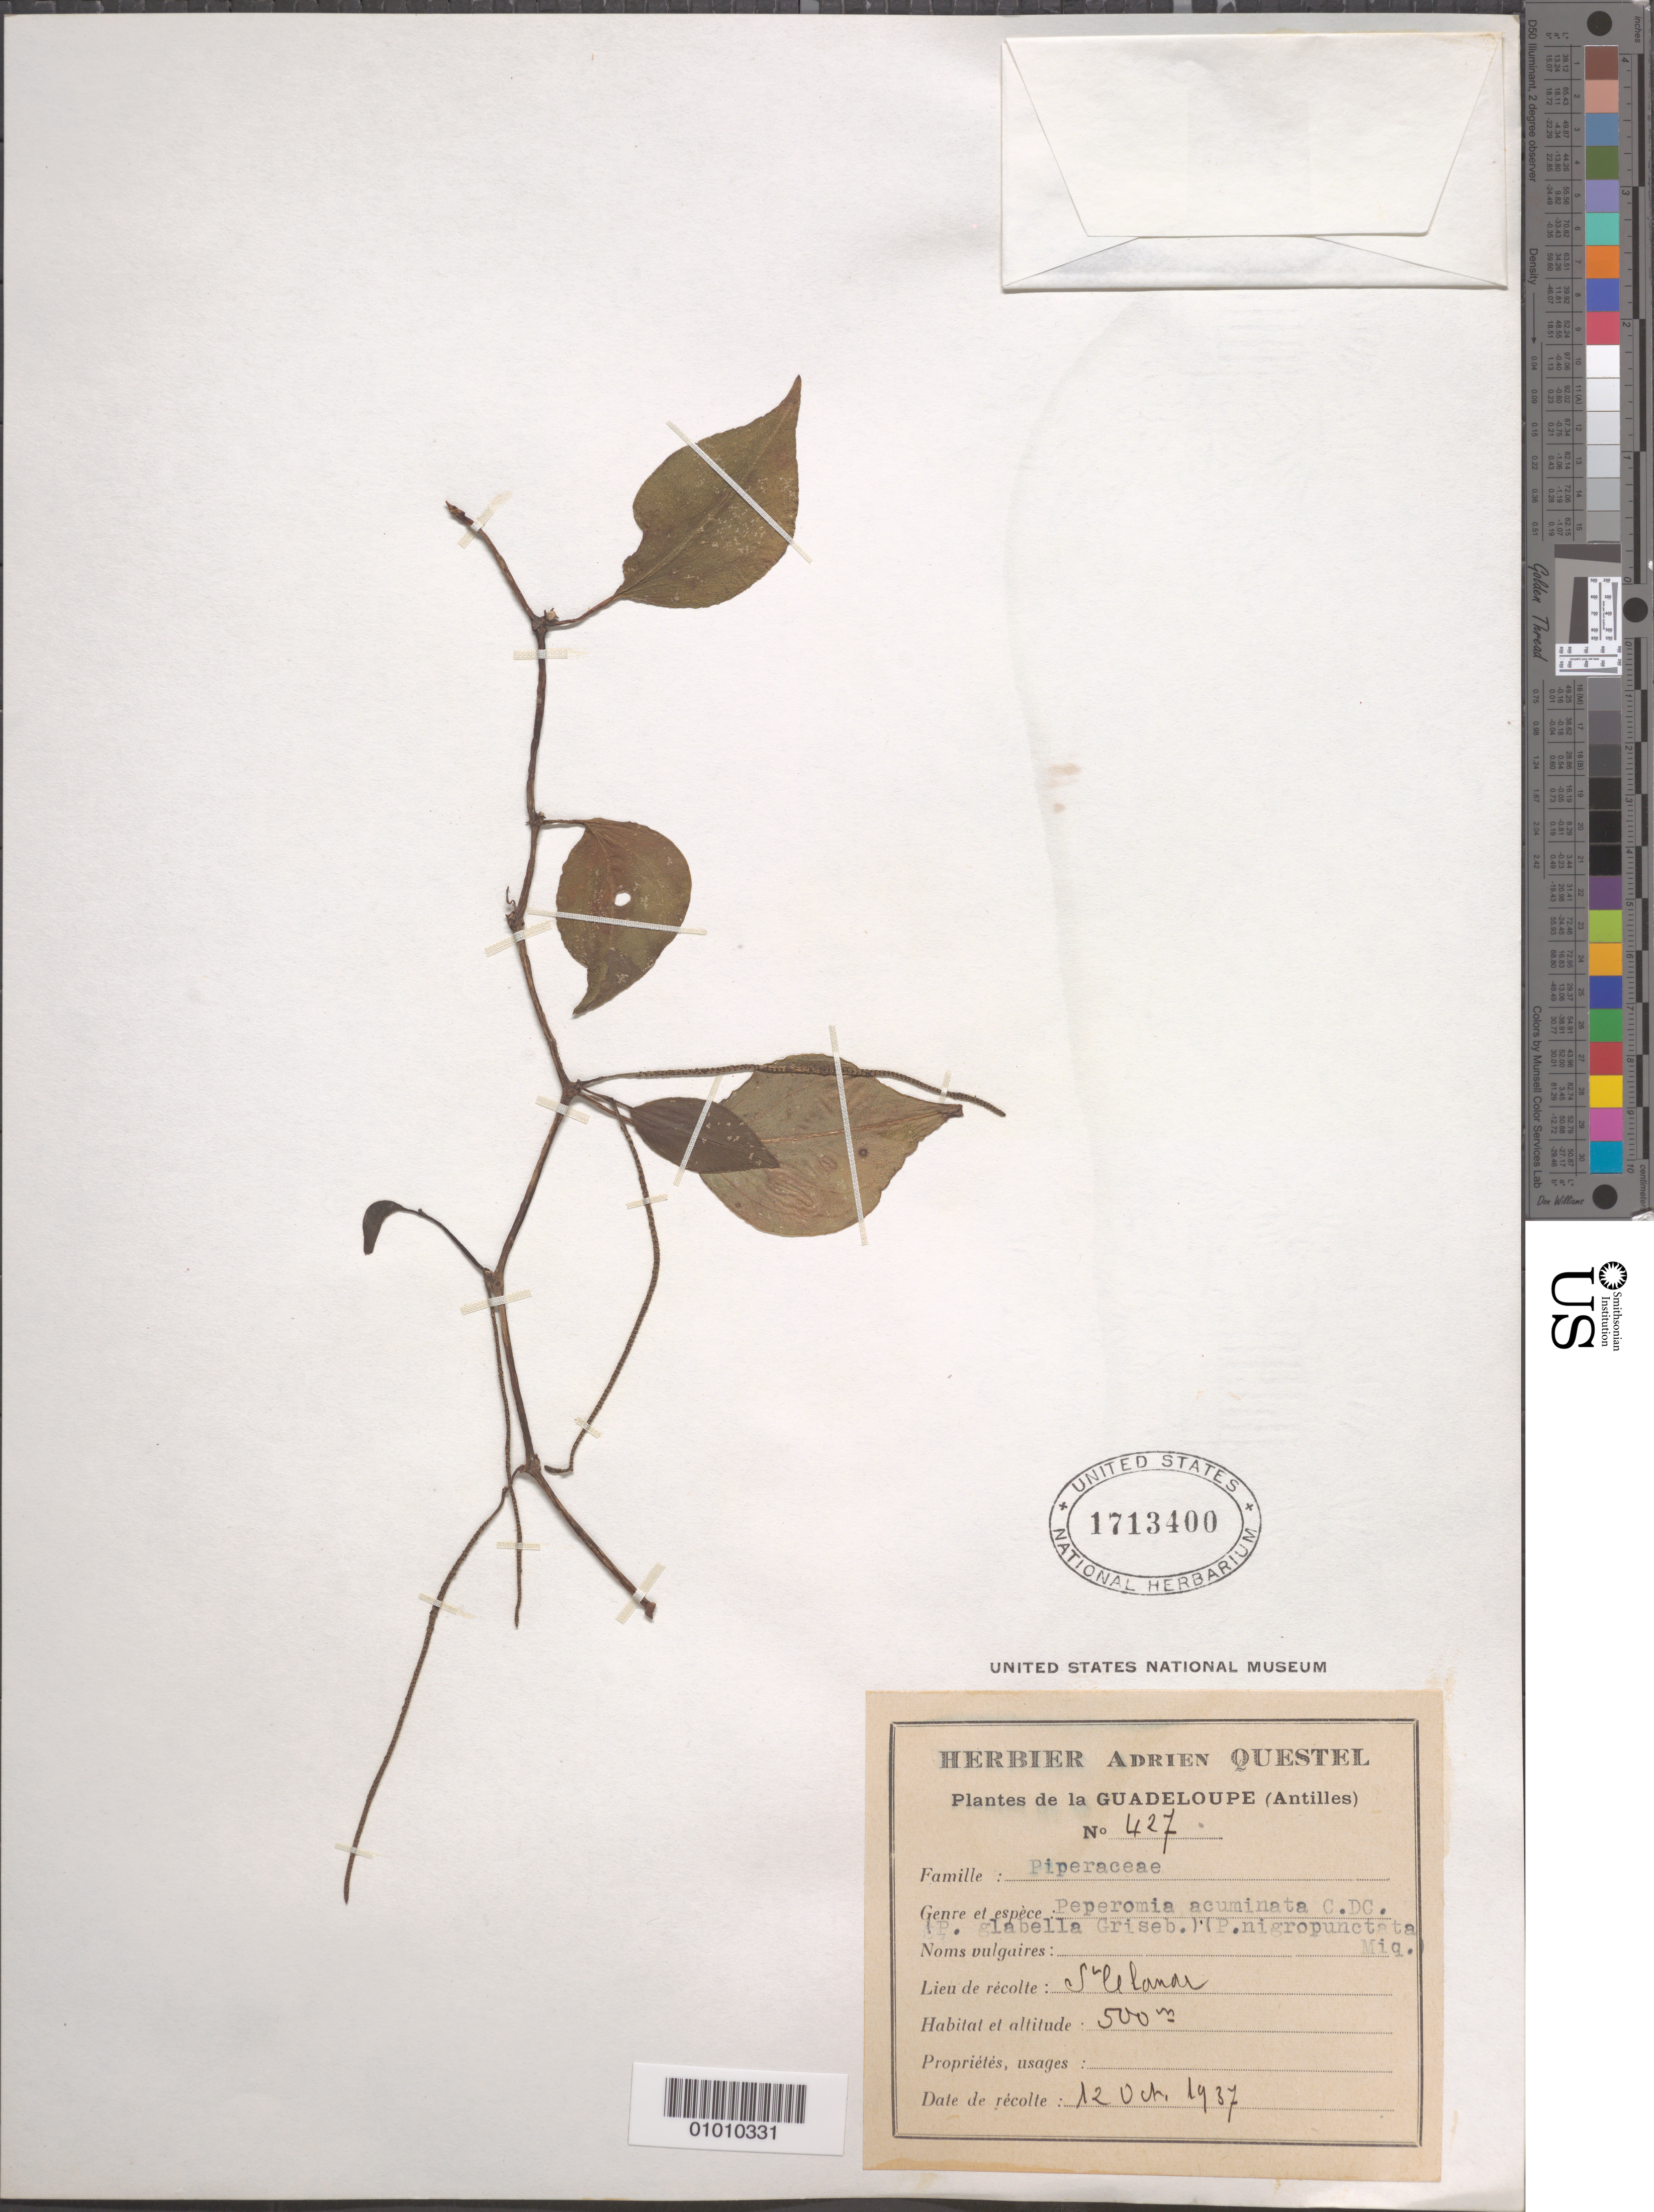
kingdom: Plantae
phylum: Tracheophyta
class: Magnoliopsida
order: Piperales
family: Piperaceae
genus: Peperomia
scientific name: Peperomia nigropunctata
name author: Miq.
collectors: A. Questel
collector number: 427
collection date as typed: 12 Oct 1937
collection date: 1937-10-12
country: Guadeloupe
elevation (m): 500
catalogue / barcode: US 1713400